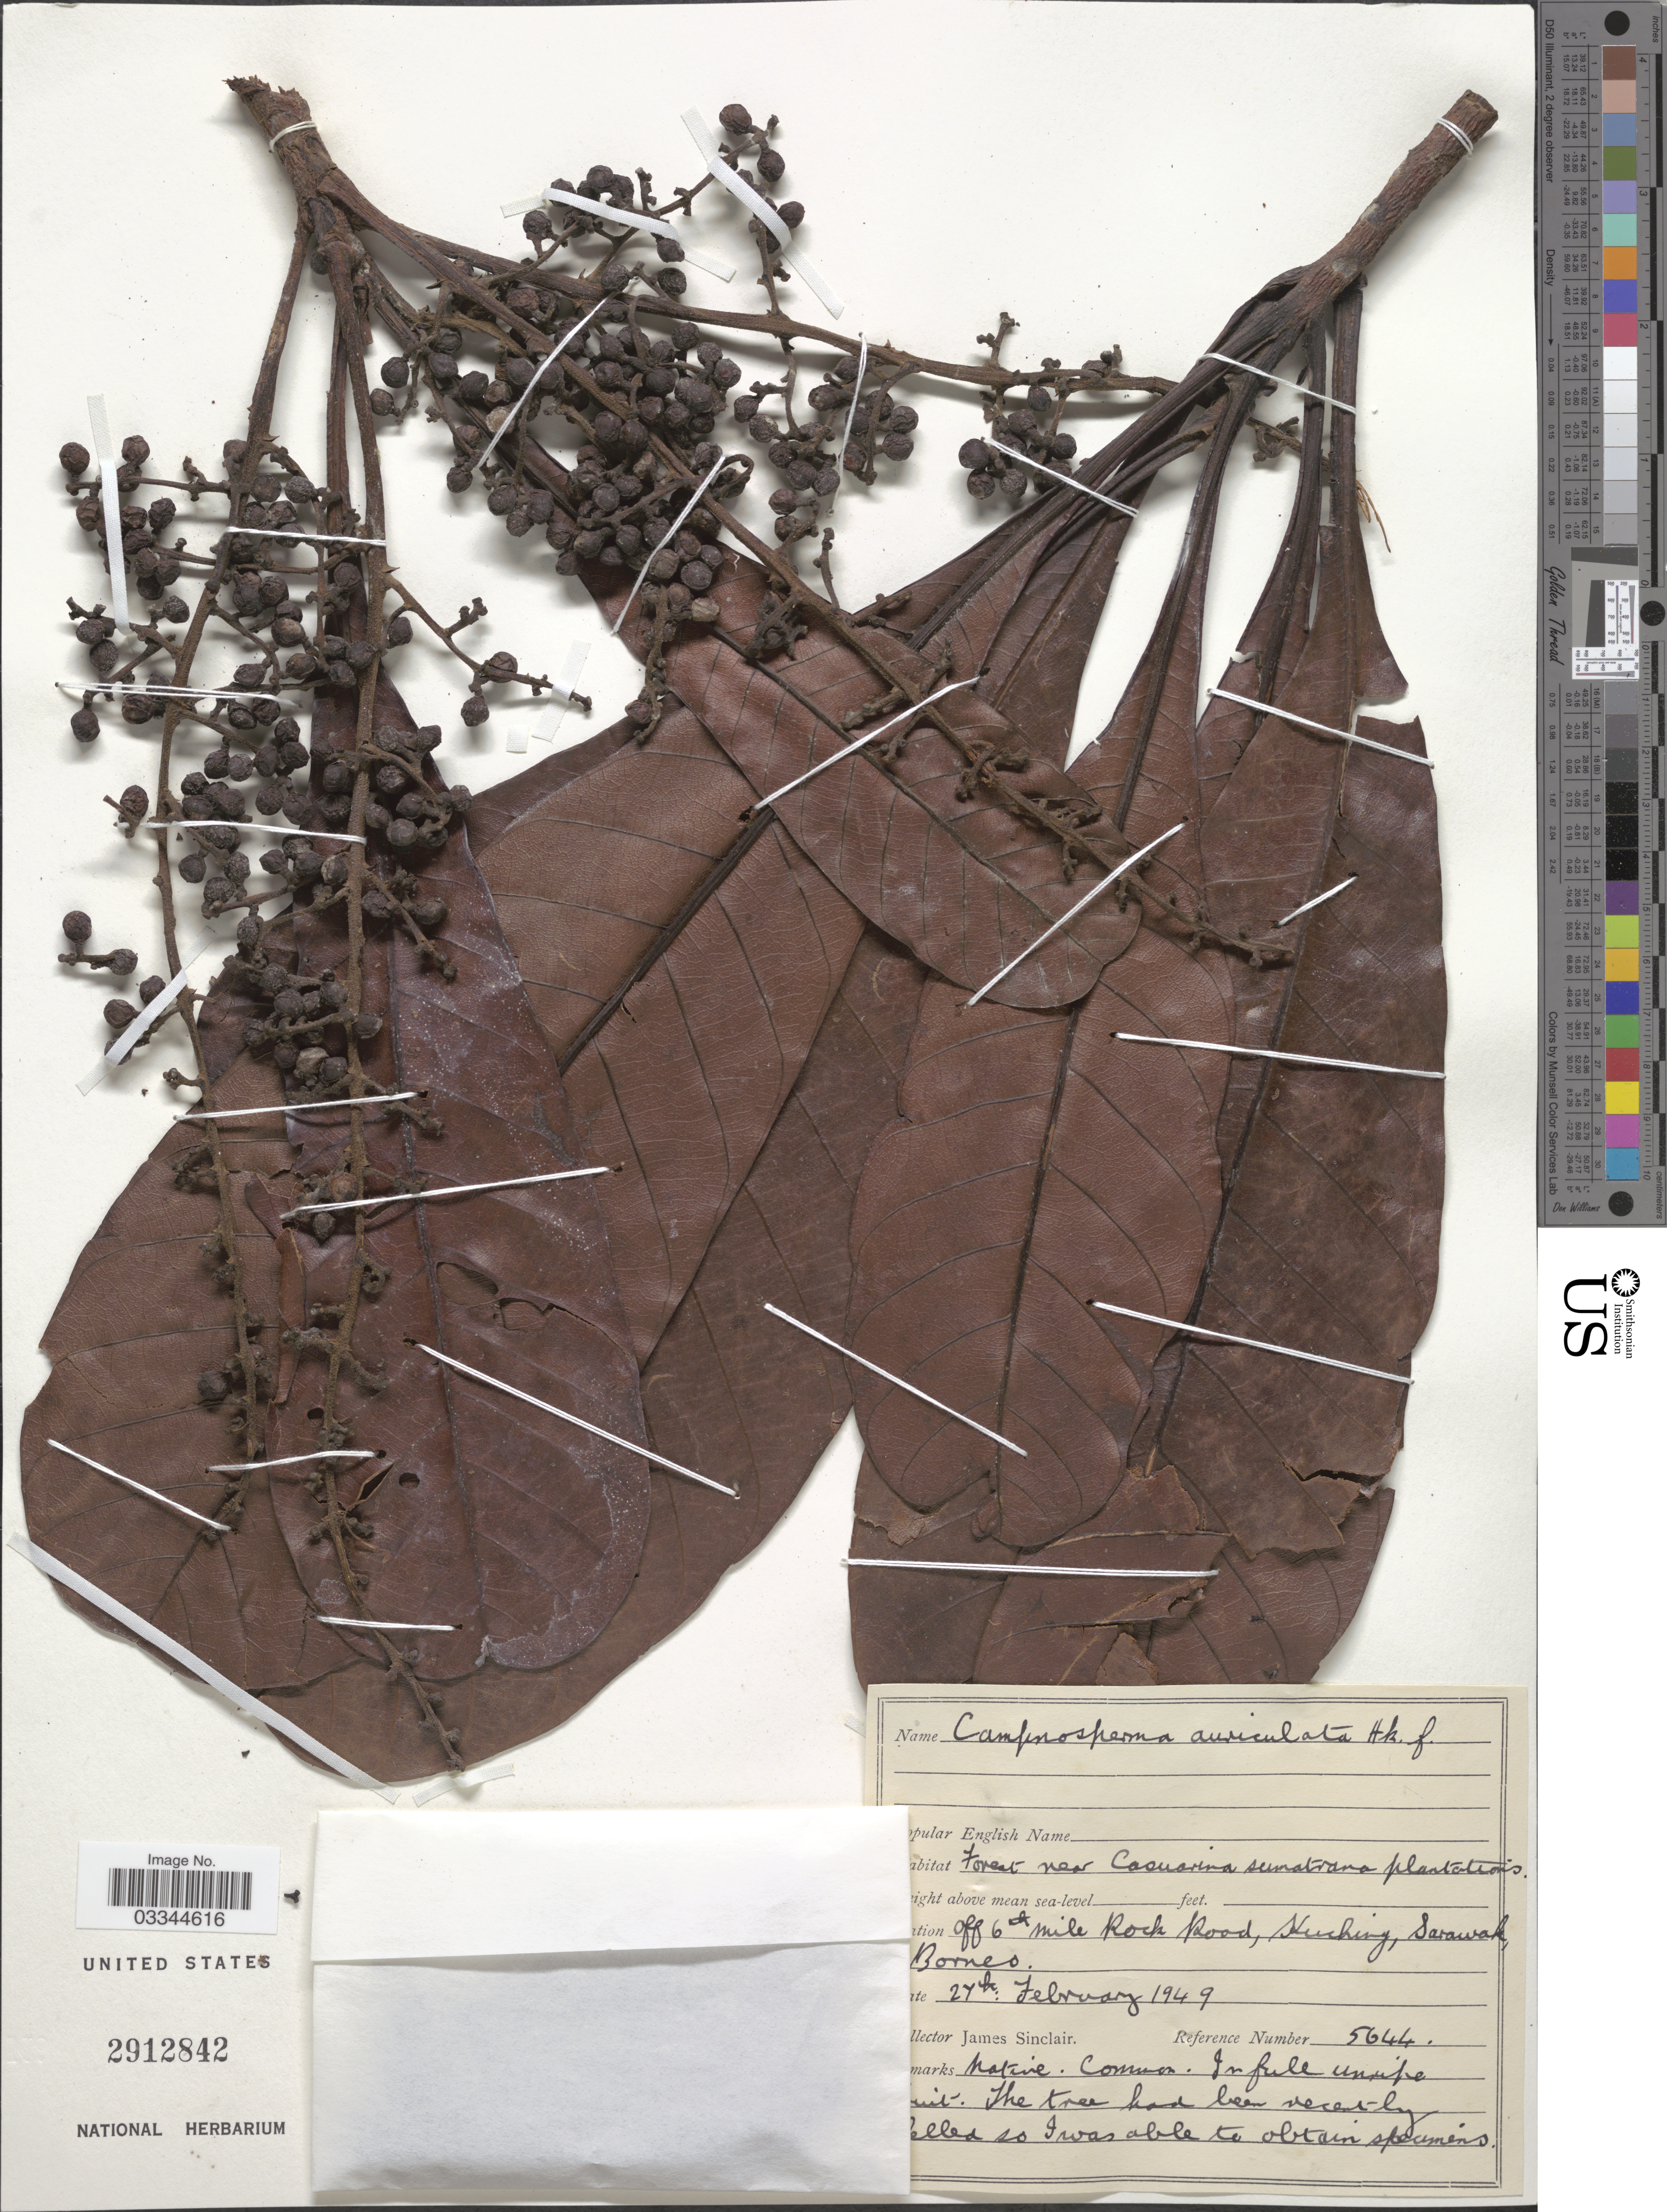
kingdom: Plantae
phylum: Tracheophyta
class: Magnoliopsida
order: Sapindales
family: Anacardiaceae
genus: Campnosperma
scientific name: Campnosperma auriculatum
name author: (Blume) Hook. f.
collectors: J. Sinclair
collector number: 5644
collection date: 1949-02-27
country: Malaysia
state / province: Sarawak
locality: Station off 6th mile Rock Road, Kuching, Borneo.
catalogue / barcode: US 2912842